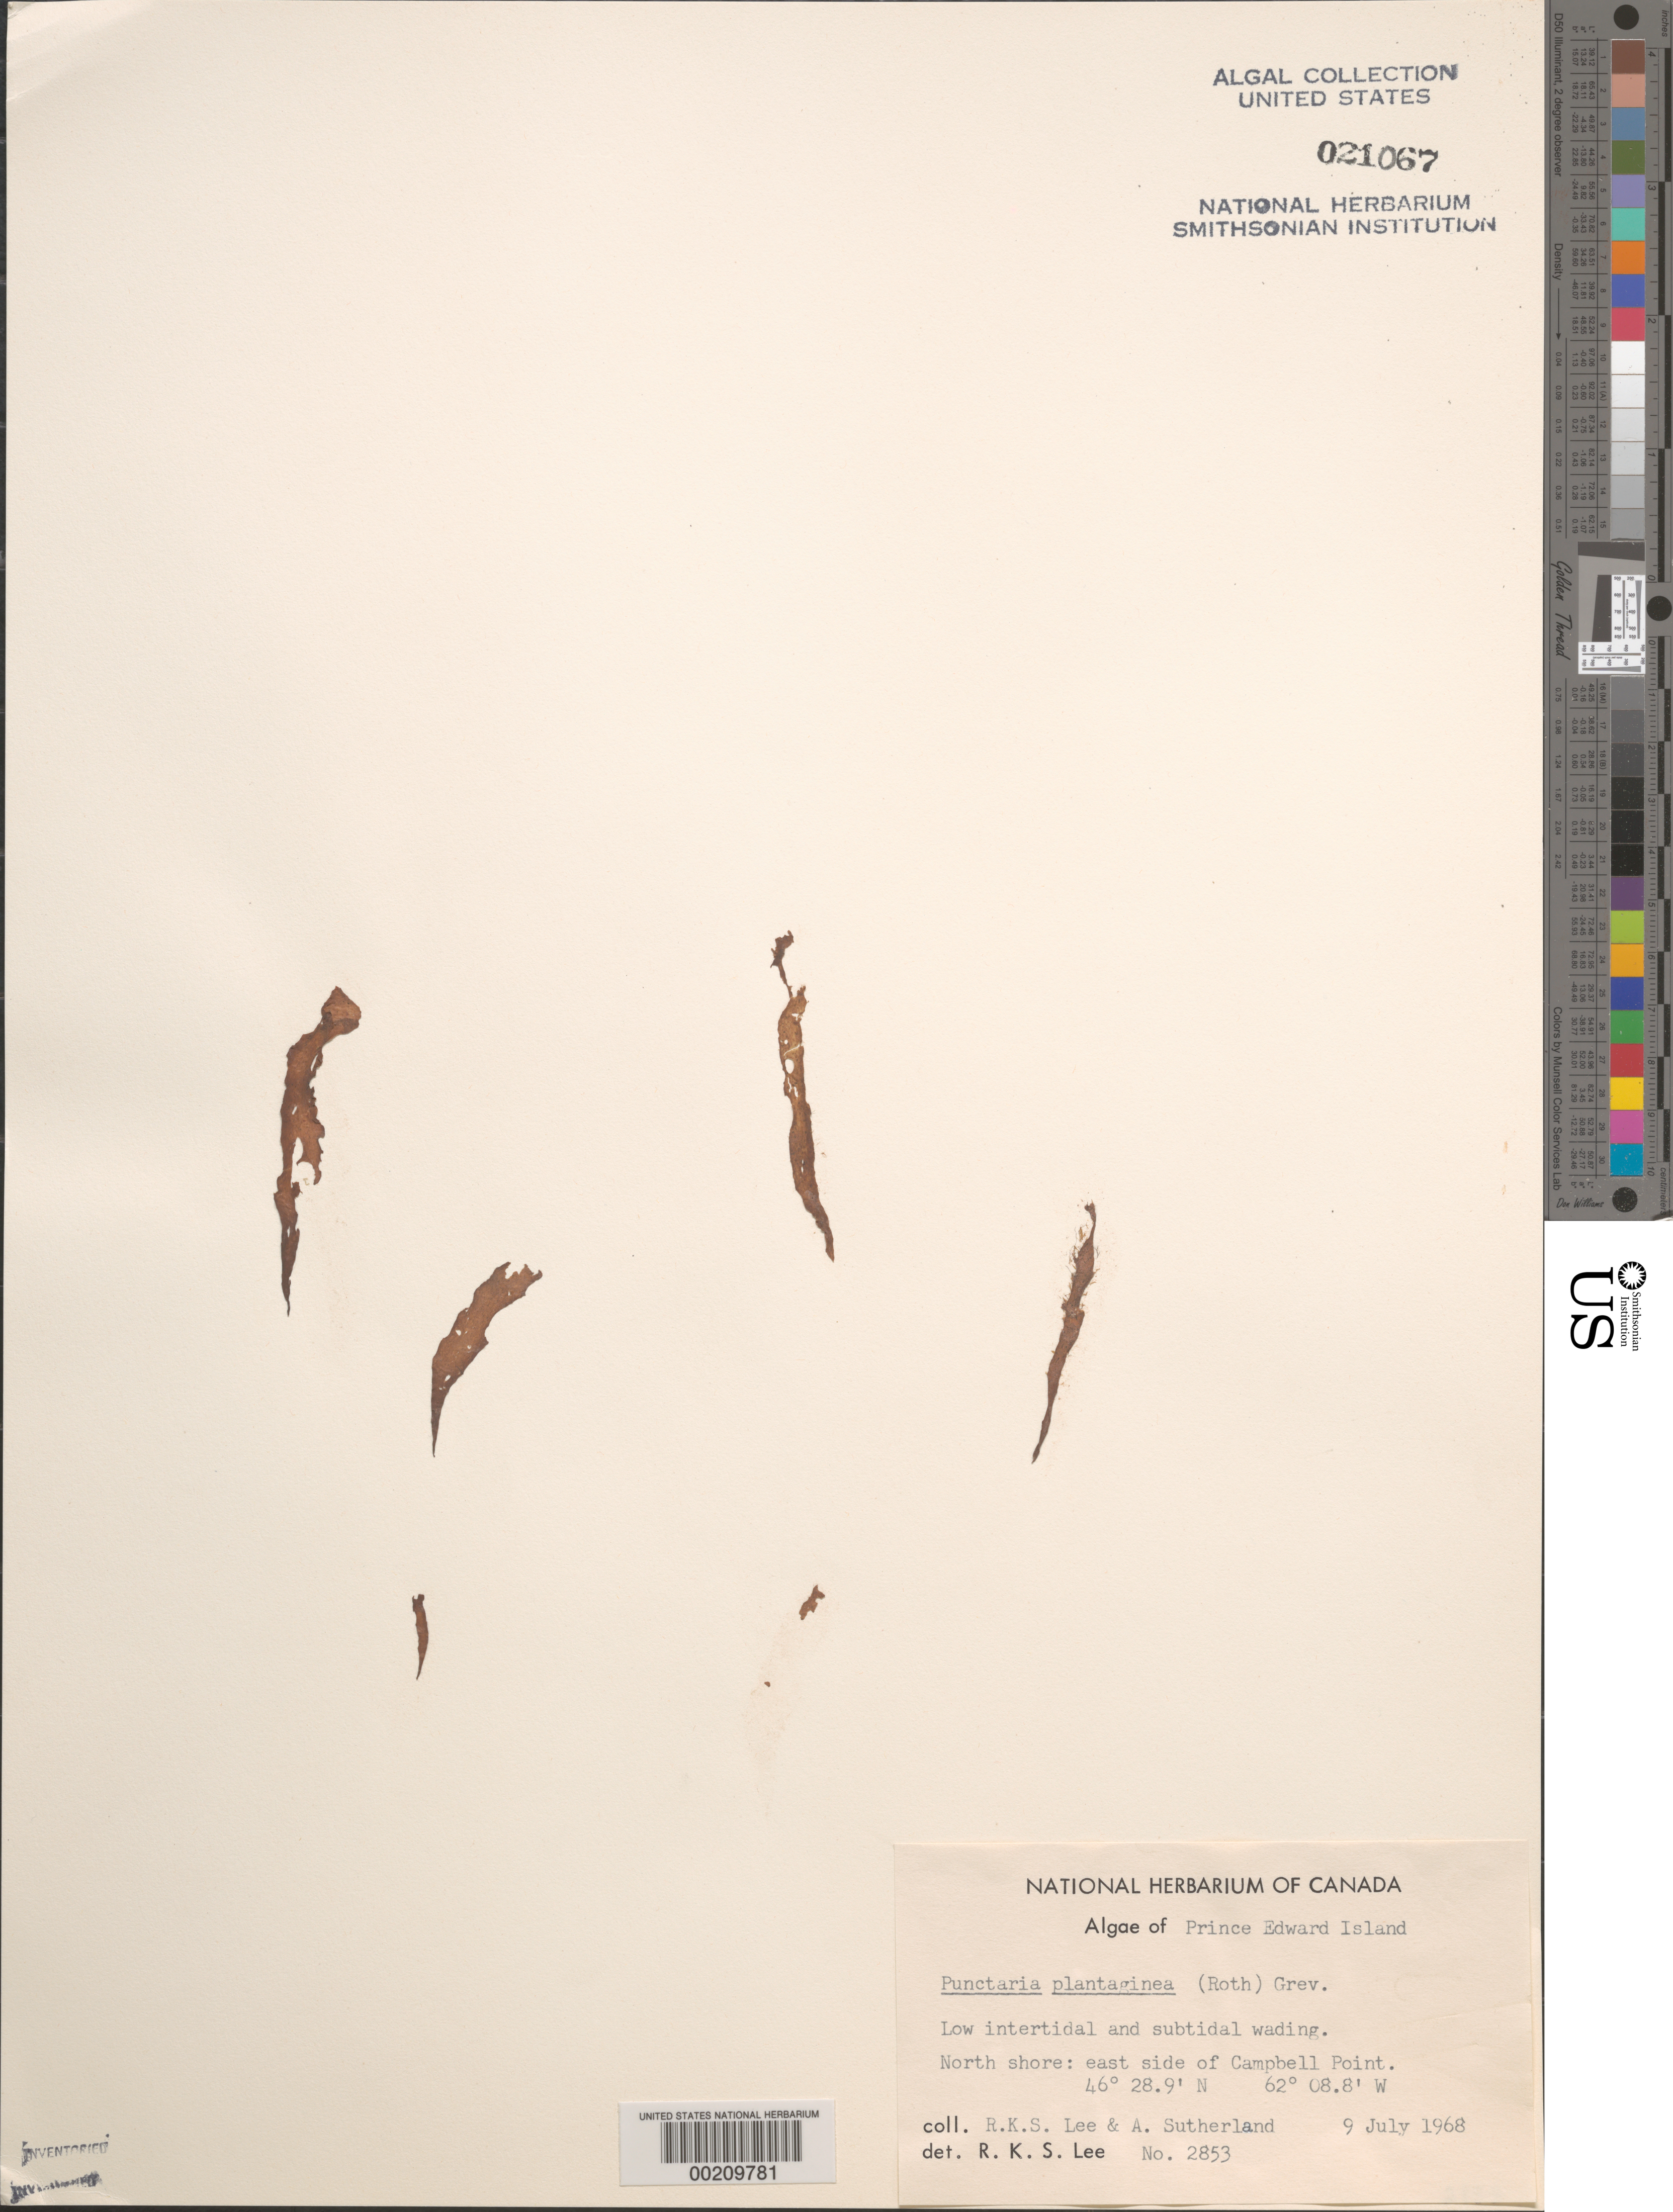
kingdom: Chromista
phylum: Ochrophyta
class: Phaeophyceae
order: Dictyosiphonales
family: Punctariaceae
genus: Punctaria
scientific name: Punctaria plantaginea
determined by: Lee, R. K. S.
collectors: R. Lee & A. Sutherland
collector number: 2853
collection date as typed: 09 Jul 1968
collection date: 1968-07-09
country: Canada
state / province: Prince Edward Island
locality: Campbell point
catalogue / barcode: US 21067